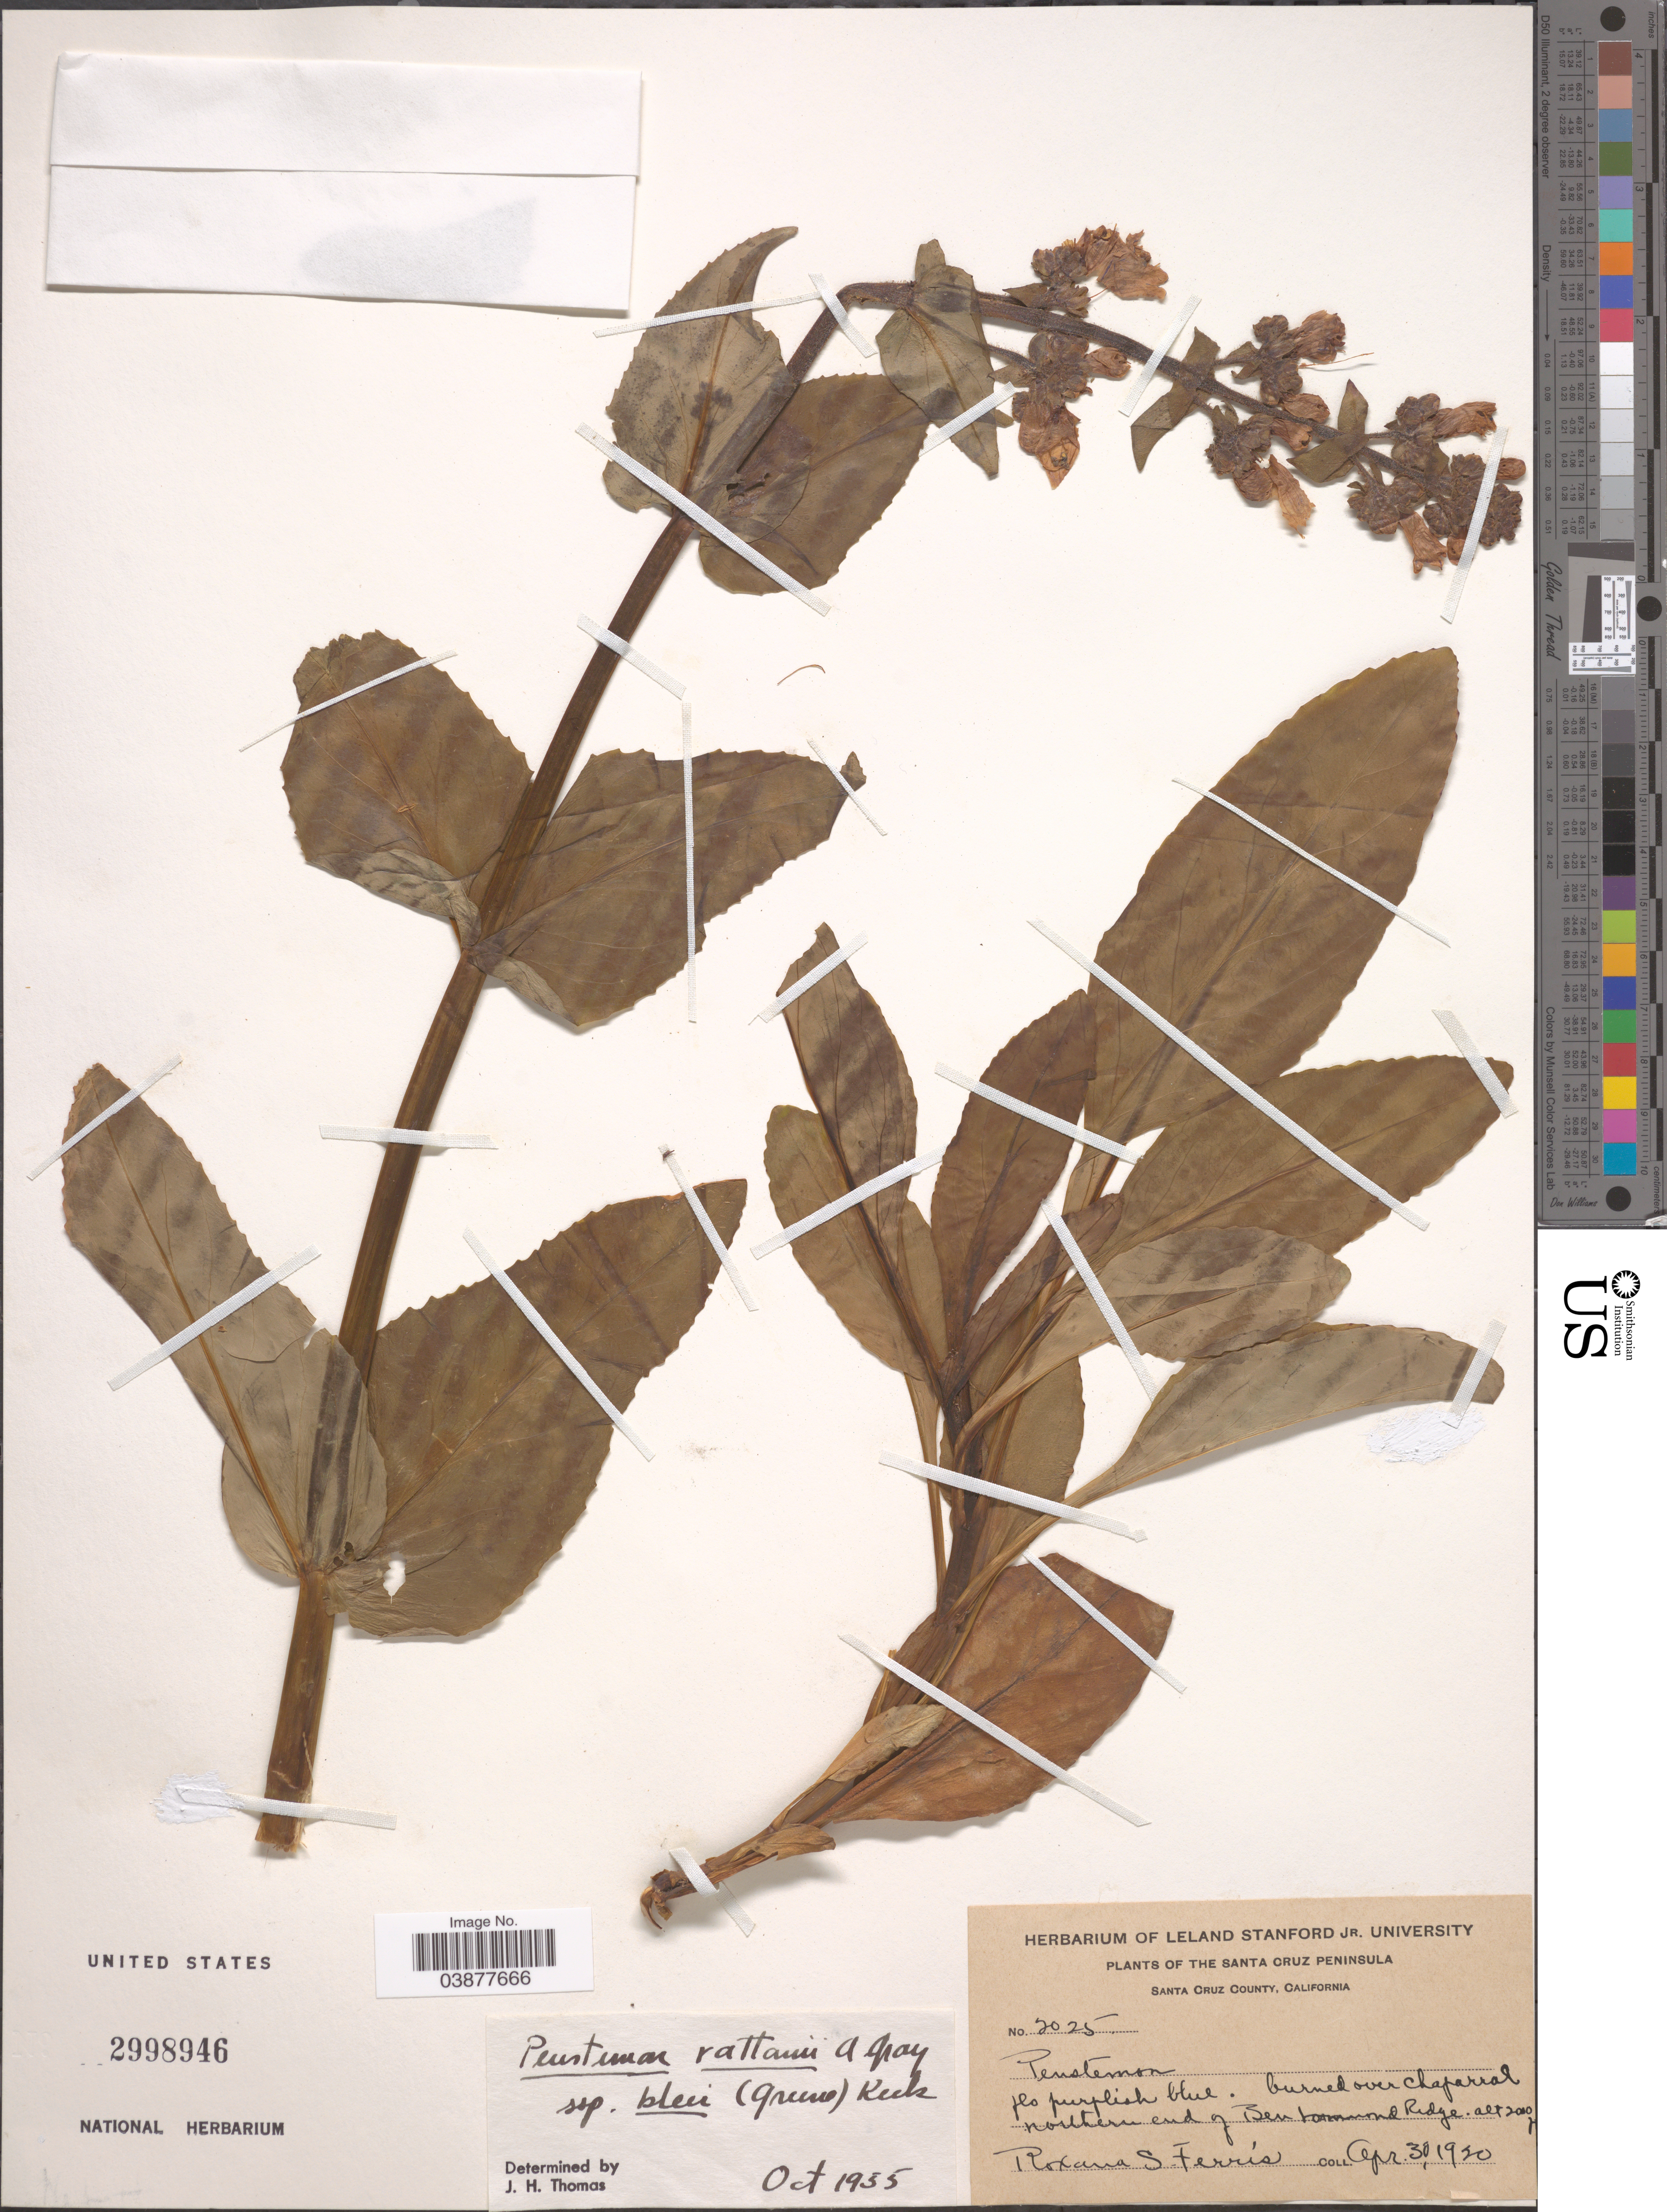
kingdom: Plantae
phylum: Tracheophyta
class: Magnoliopsida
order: Lamiales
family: Plantaginaceae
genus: Penstemon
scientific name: Penstemon rattani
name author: A. Gray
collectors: R. S. Ferris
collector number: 2025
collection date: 1920-04-30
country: United States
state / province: California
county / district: Santa Cruz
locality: Santa Cruz Peninsula, Santa Cruz County. Northern end of Ben Lomond Ridge.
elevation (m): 610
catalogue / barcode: US 2998946